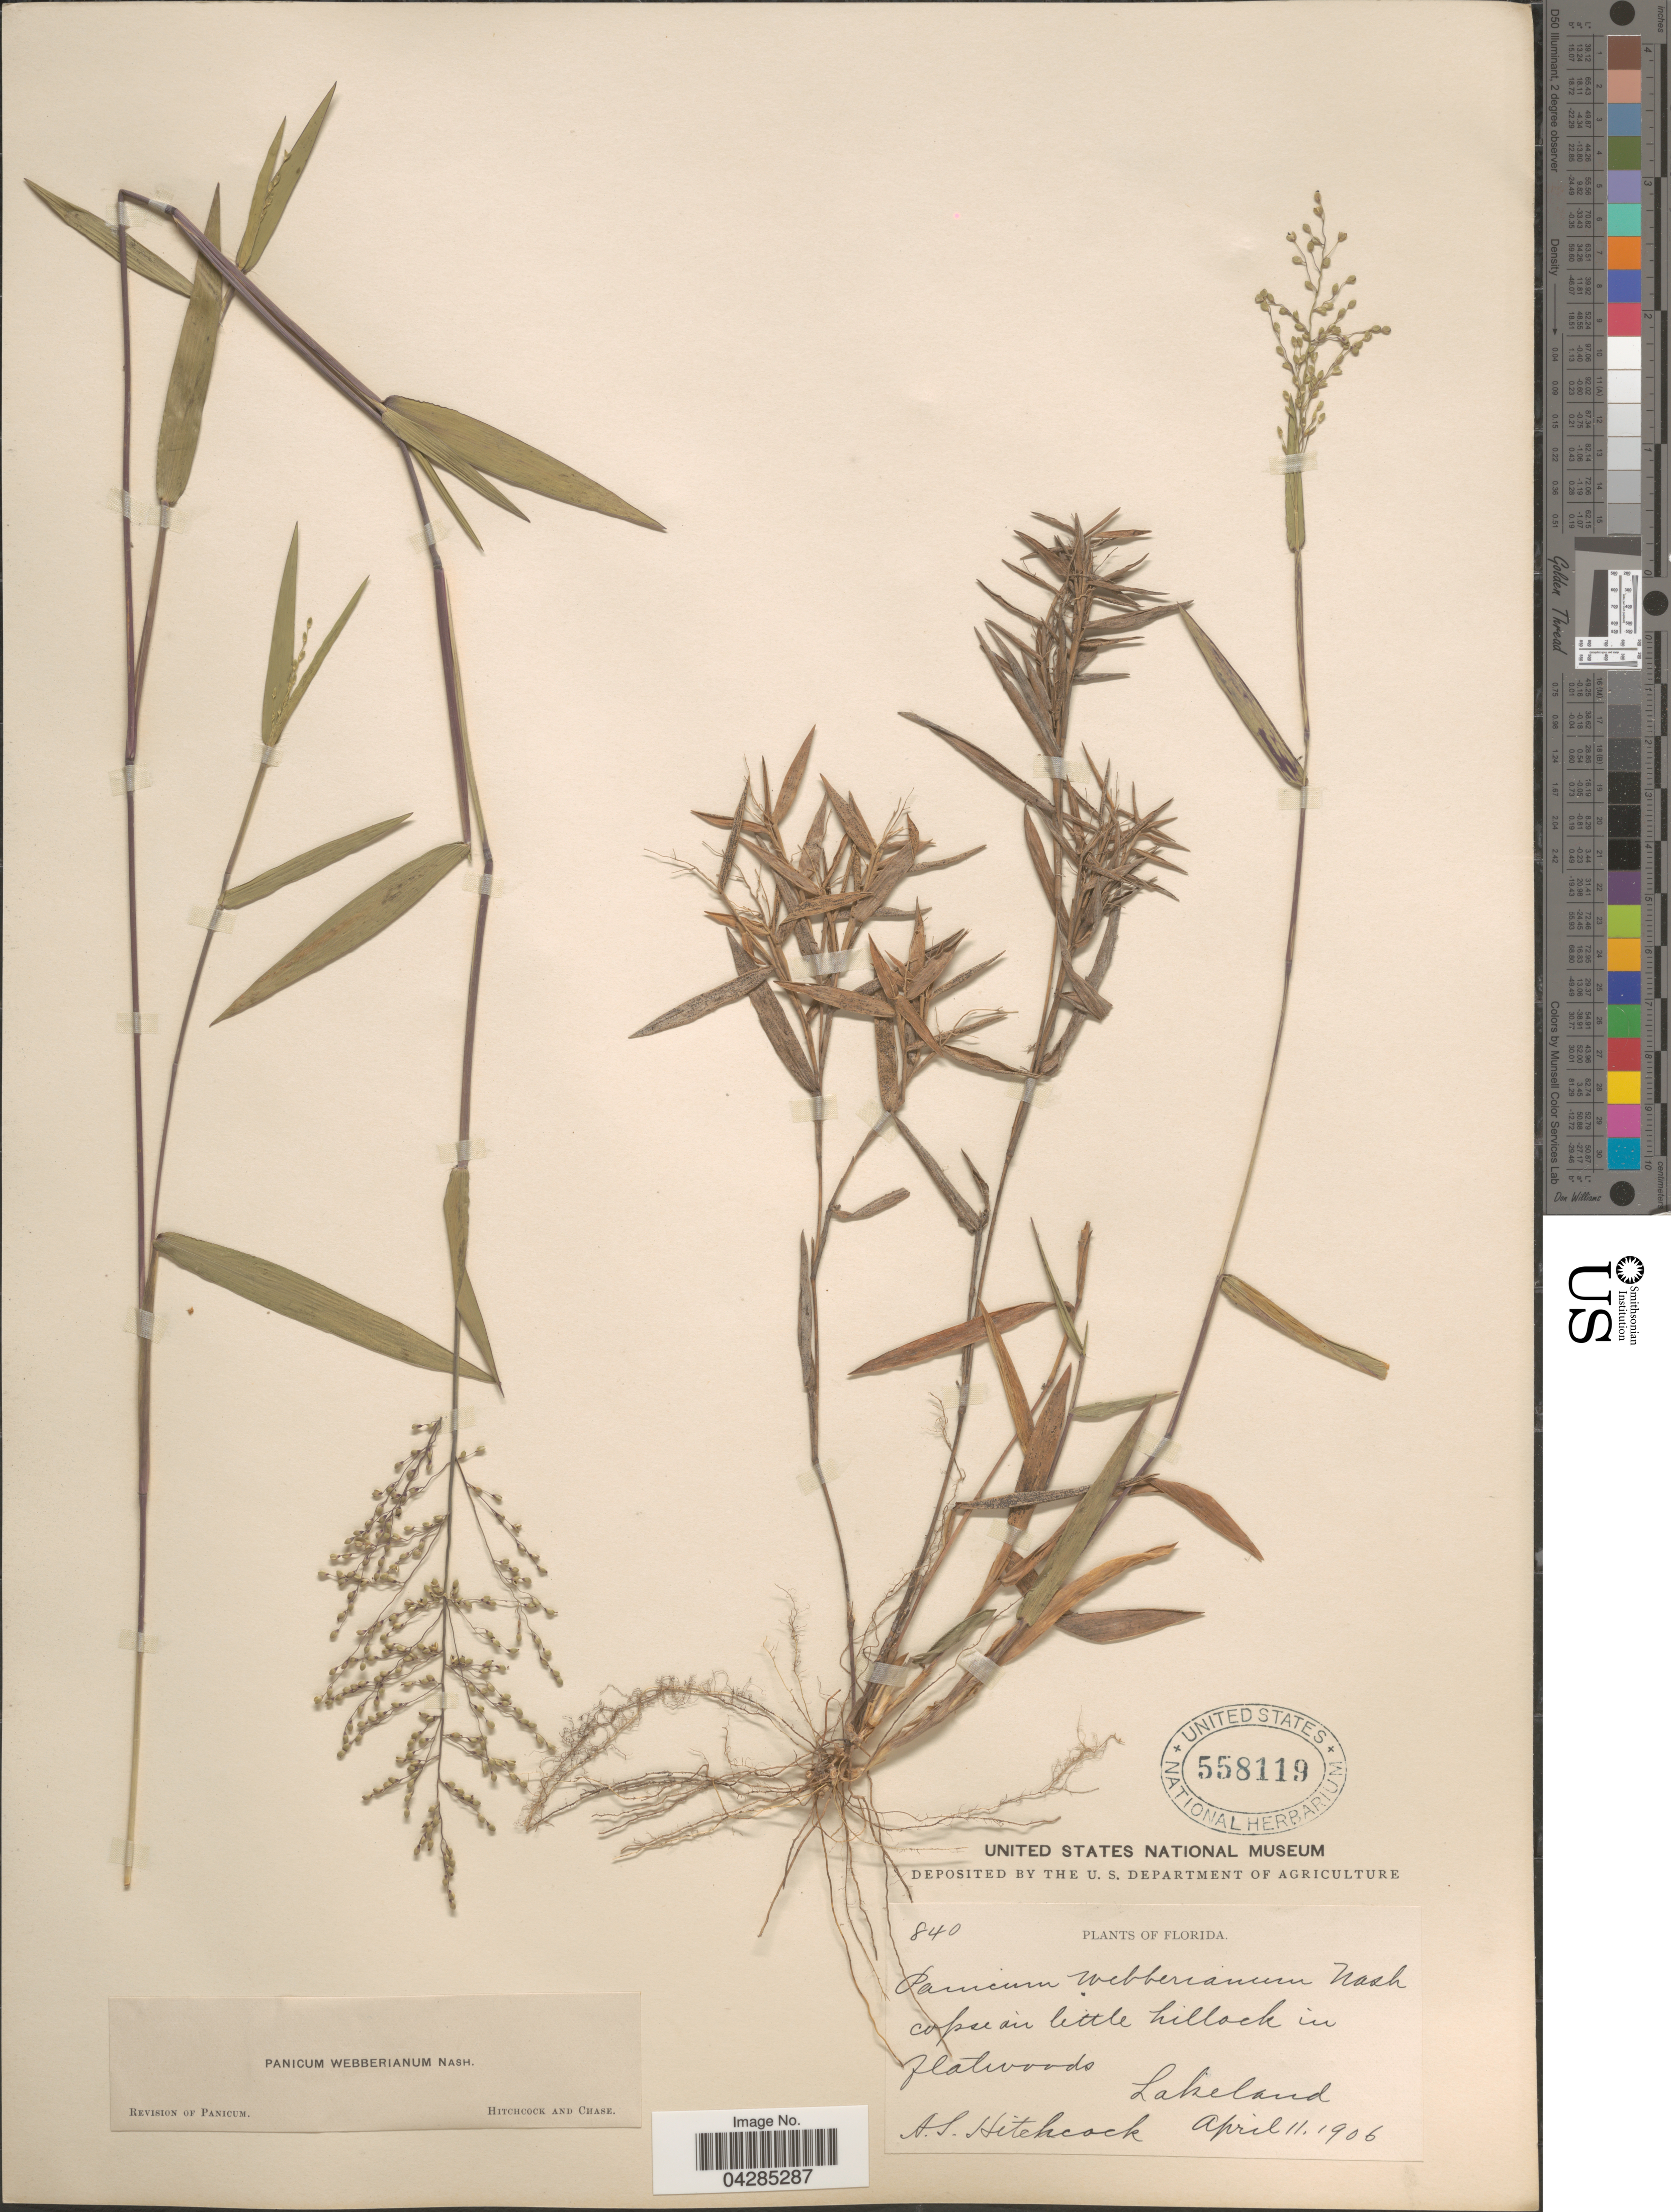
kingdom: Plantae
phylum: Tracheophyta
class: Liliopsida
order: Poales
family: Poaceae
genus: Dichanthelium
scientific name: Dichanthelium portoricense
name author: (Desv. ex Ham.) B.F. Hansen & Wunderlin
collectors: A. S. Hitchcock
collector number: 840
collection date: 1906-04-11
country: United States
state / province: Florida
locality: In little hillock in flatwoods. Lakeland.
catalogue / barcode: US 558119